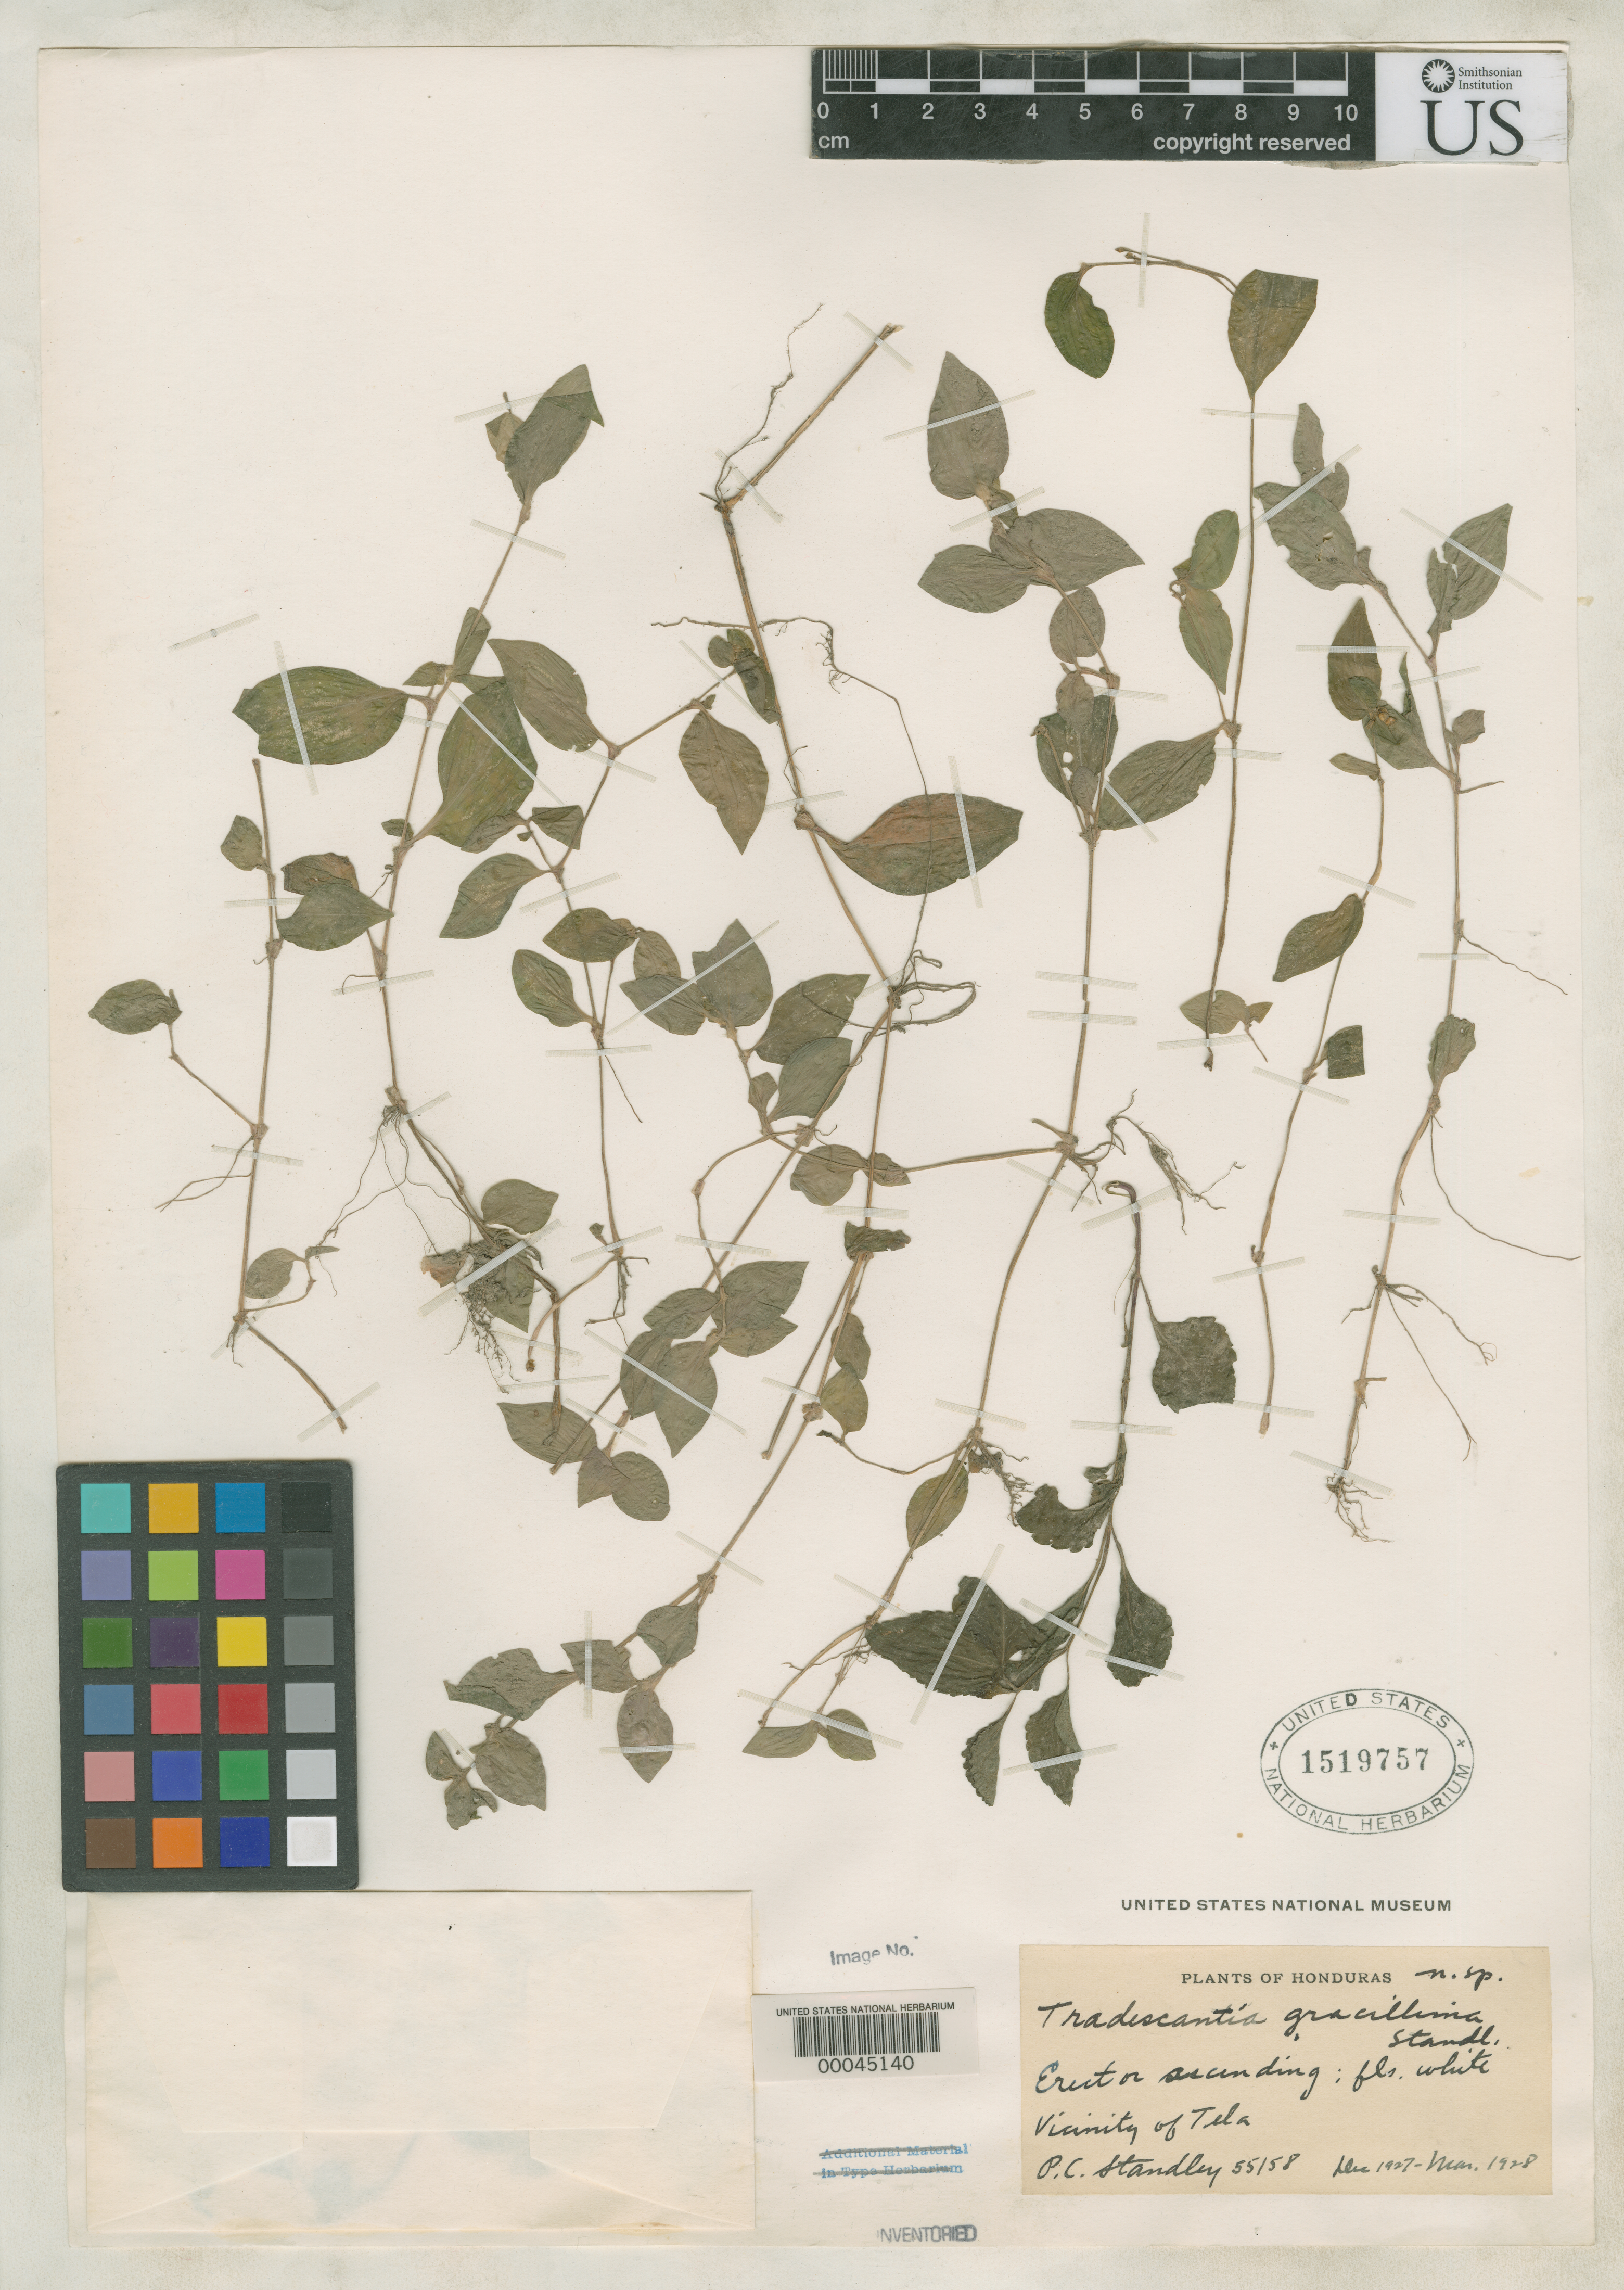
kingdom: Plantae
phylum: Tracheophyta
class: Liliopsida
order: Commelinales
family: Commelinaceae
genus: Tradescantia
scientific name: Tradescantia gracillima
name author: Standl.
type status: Isotype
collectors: P. C. Standley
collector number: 55158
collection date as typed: Dec 1927 to -- Mar 1928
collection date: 1927-12/1928-03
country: Honduras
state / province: Atlántida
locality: Vicinity of Tela.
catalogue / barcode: US 1519757